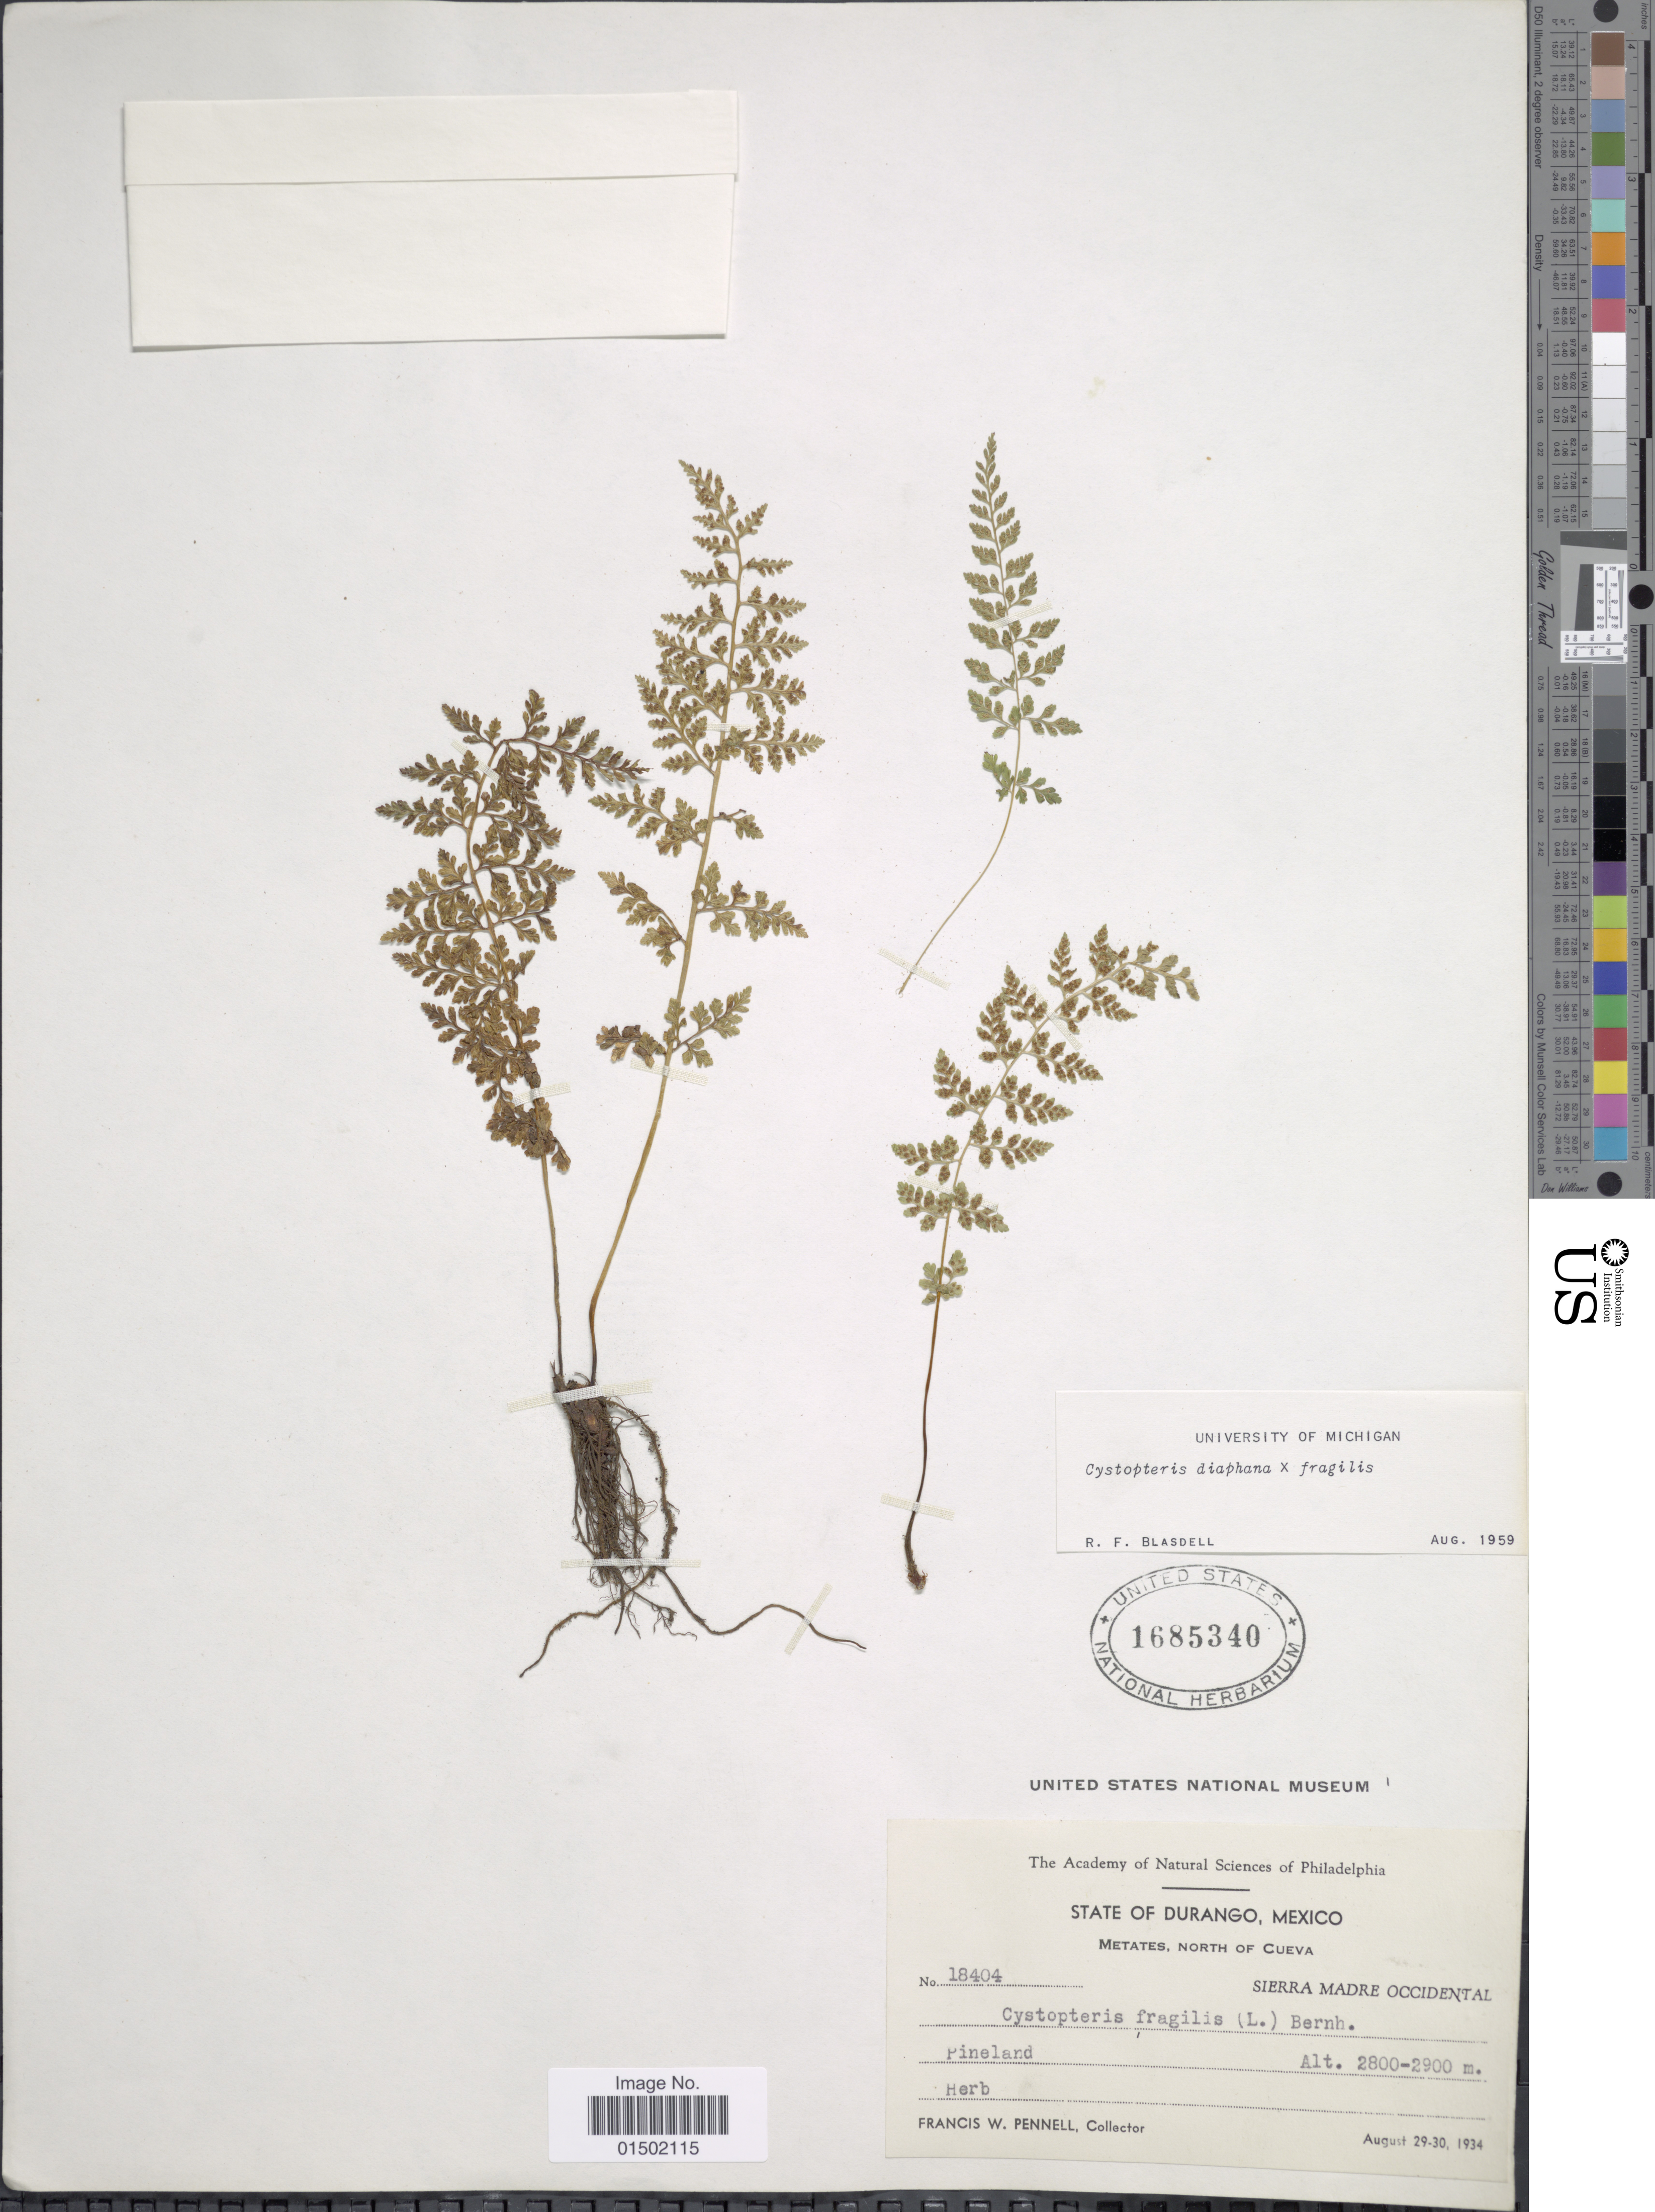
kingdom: Plantae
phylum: Tracheophyta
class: Polypodiopsida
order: Polypodiales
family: Cystopteridaceae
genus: Cystopteris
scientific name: Cystopteris diaphana x C. fragilis (L.) Bernh.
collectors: F. W. Pennell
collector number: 18404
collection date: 1934-08-29/1934-08-30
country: Mexico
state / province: Durango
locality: Metates, North of Cueva. Sierra Madre Occidental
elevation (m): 2800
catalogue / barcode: US 1685340